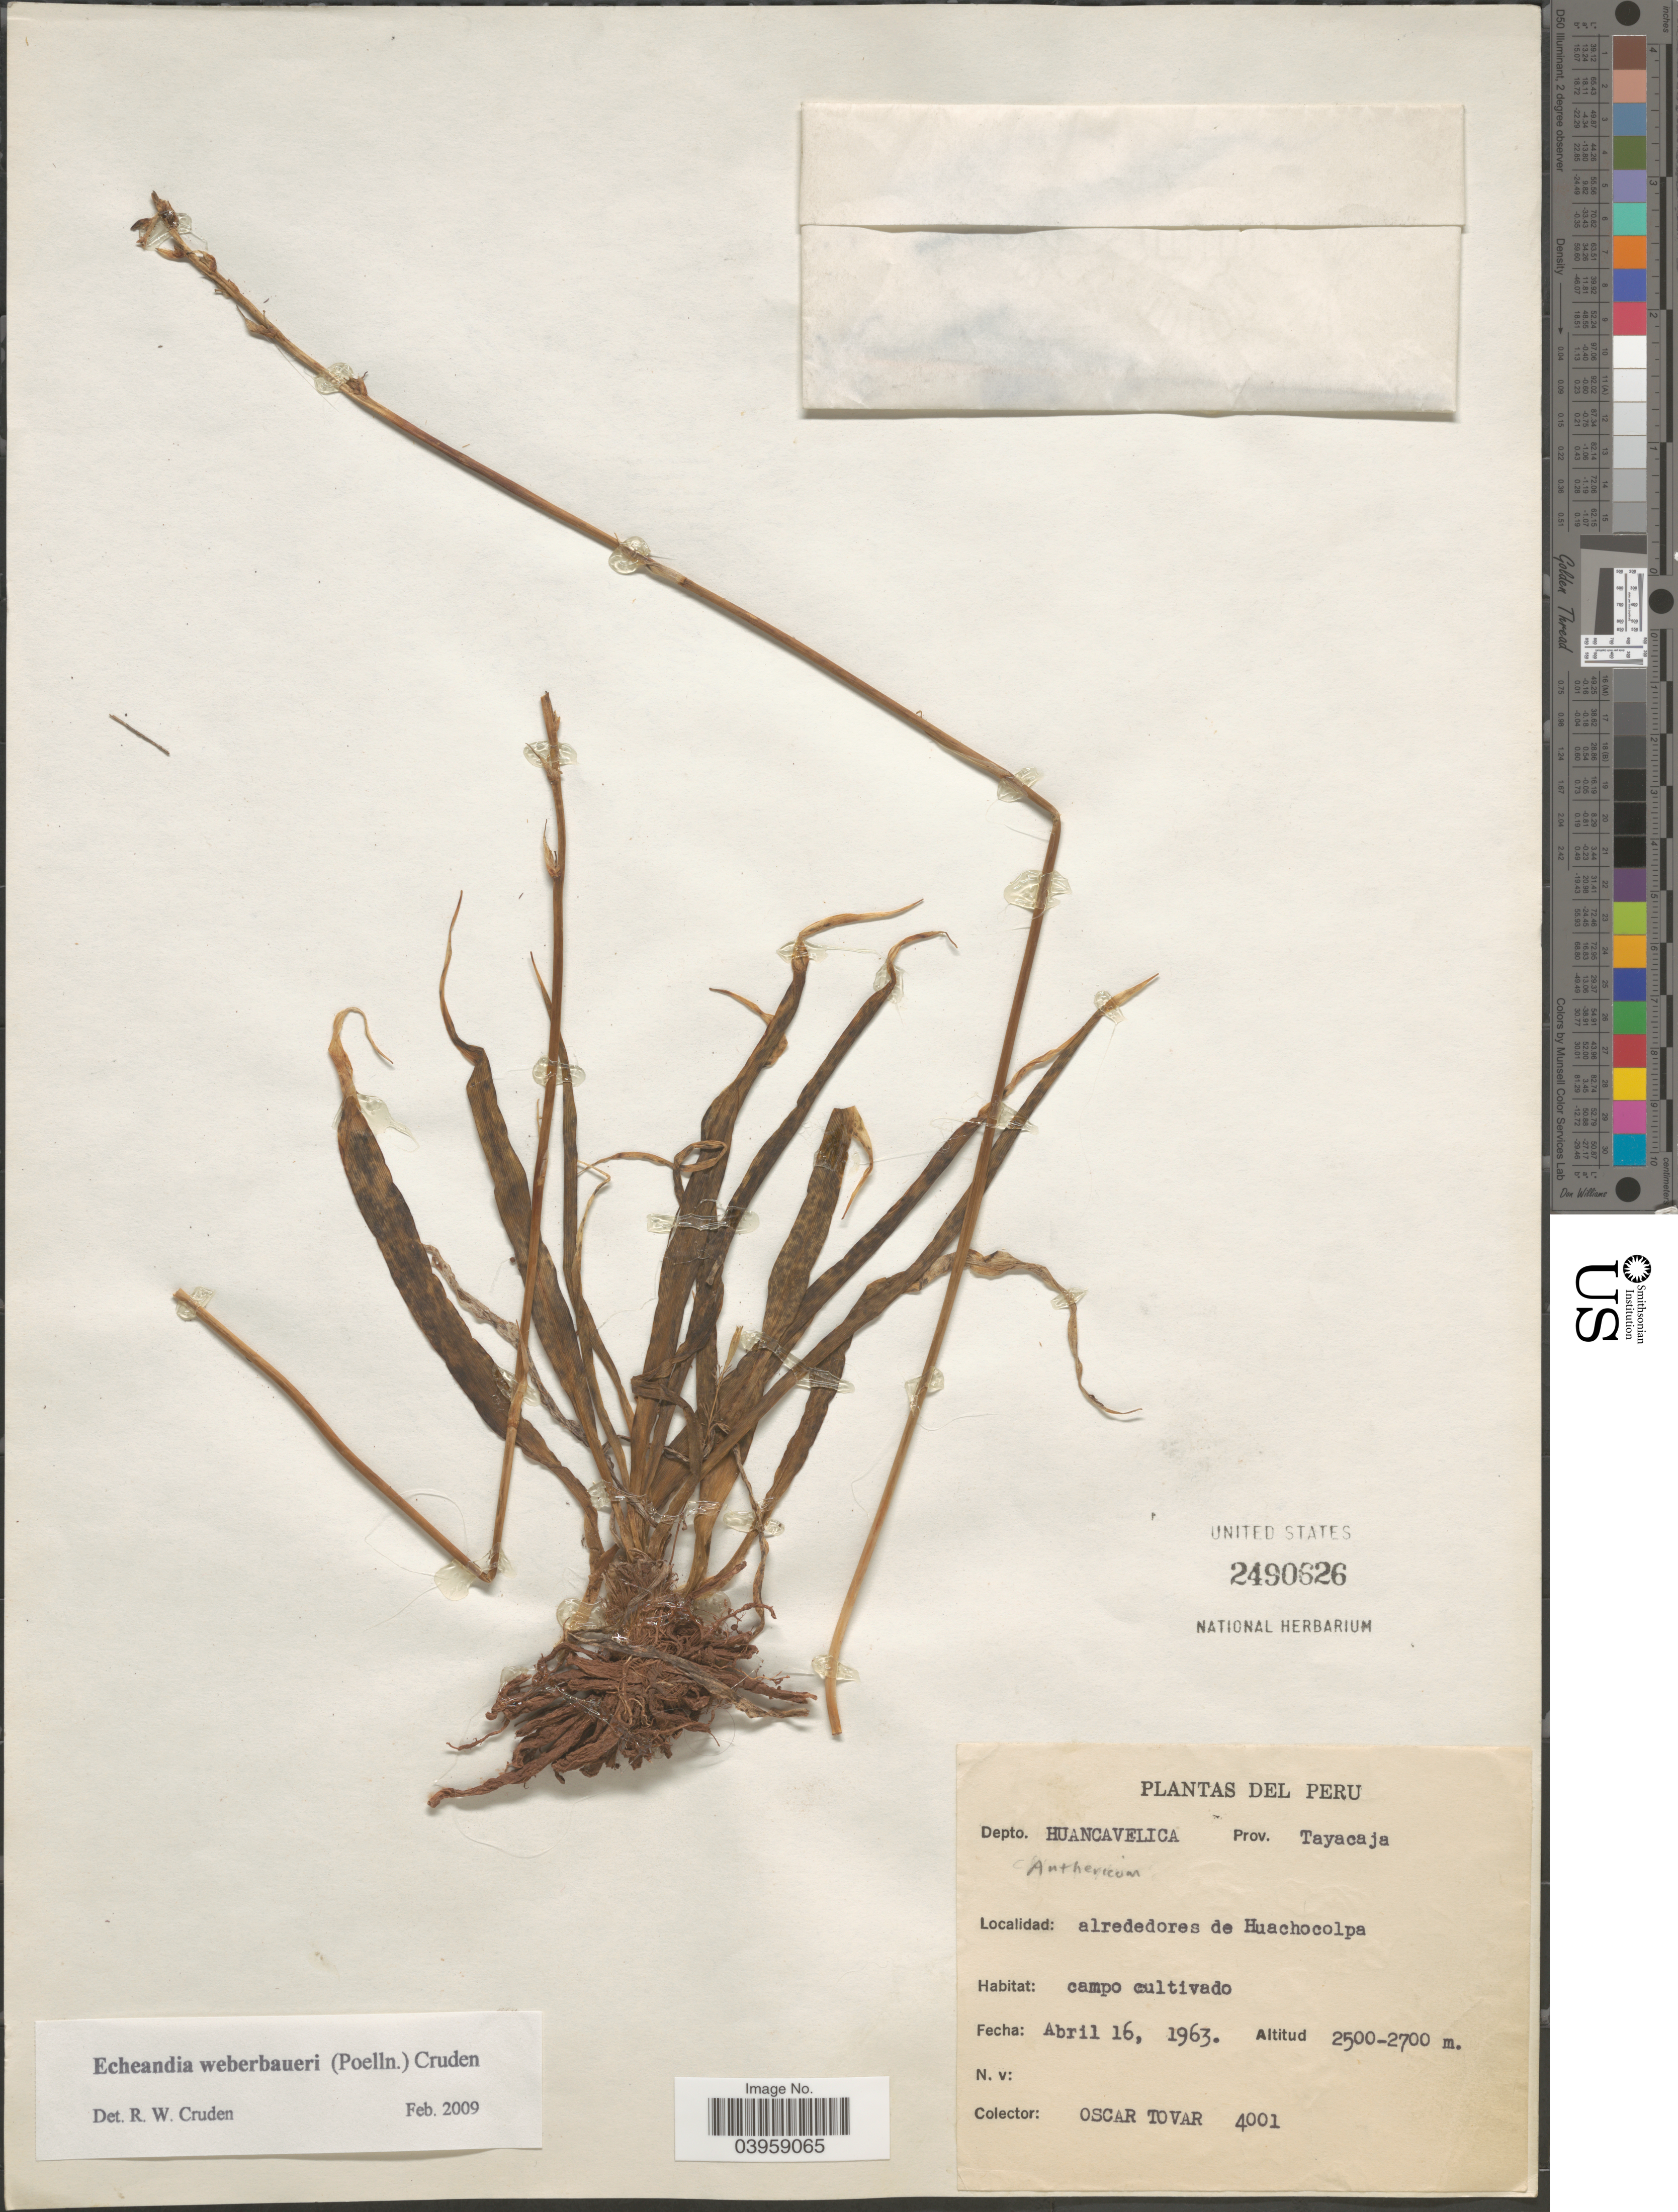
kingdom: Plantae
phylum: Tracheophyta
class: Liliopsida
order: Asparagales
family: Asparagaceae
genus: Echeandia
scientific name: Echeandia weberbaueri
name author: (Poelln.) Cruden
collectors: Ó. Tovar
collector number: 4001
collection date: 1963-04-16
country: Peru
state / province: Huancavelica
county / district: Tayacaja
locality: Depto. Huancavelica. Prov. Tayacaja. Alrededores de Huachocolpa.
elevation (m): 2500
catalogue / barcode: US 2490626